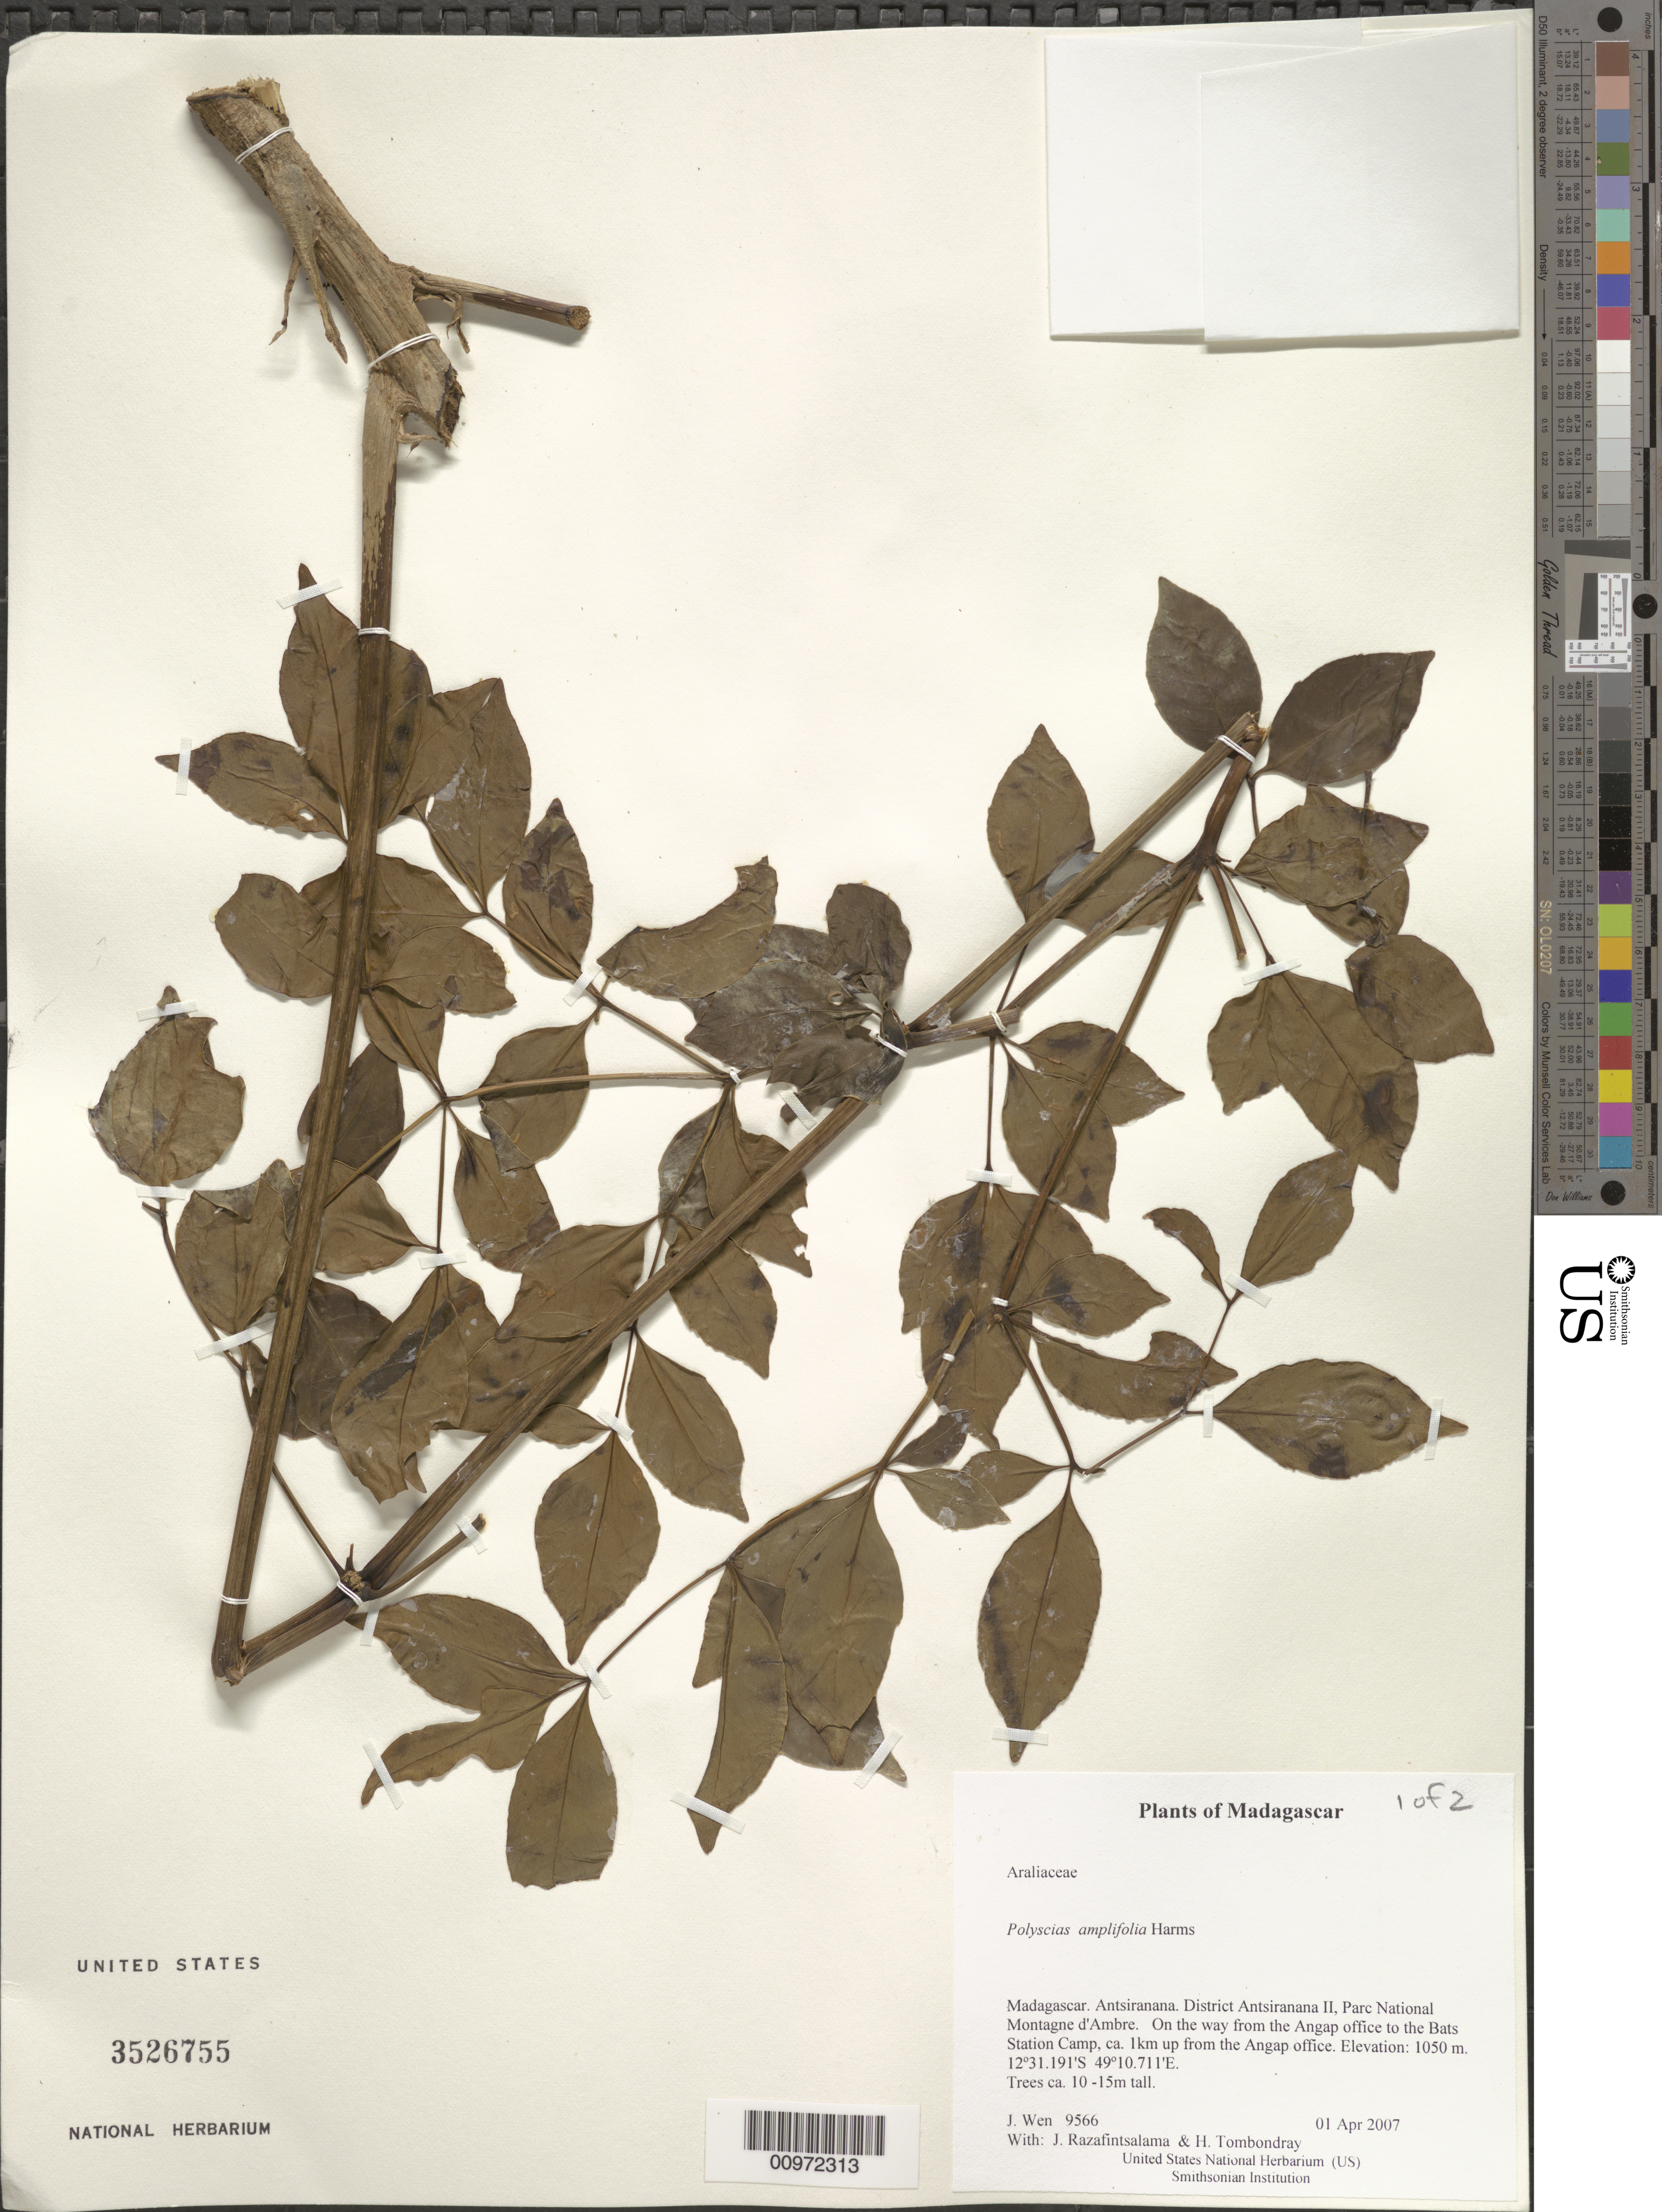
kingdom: Plantae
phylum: Tracheophyta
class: Magnoliopsida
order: Apiales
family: Araliaceae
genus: Polyscias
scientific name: Polyscias amplifolia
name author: Harms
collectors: J. Wen, J. Razafintsalama & H. Tombondray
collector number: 9566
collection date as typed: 01 Apr 2007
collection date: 2007-04-01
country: Madagascar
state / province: Diana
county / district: Antsiranana II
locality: District Antsiranana II, Parc National Montagne d'Ambre. On the way from the Angap office to the Bats Station Camp, ca. 1km up from the Angap office.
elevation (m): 1050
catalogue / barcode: US 3526755